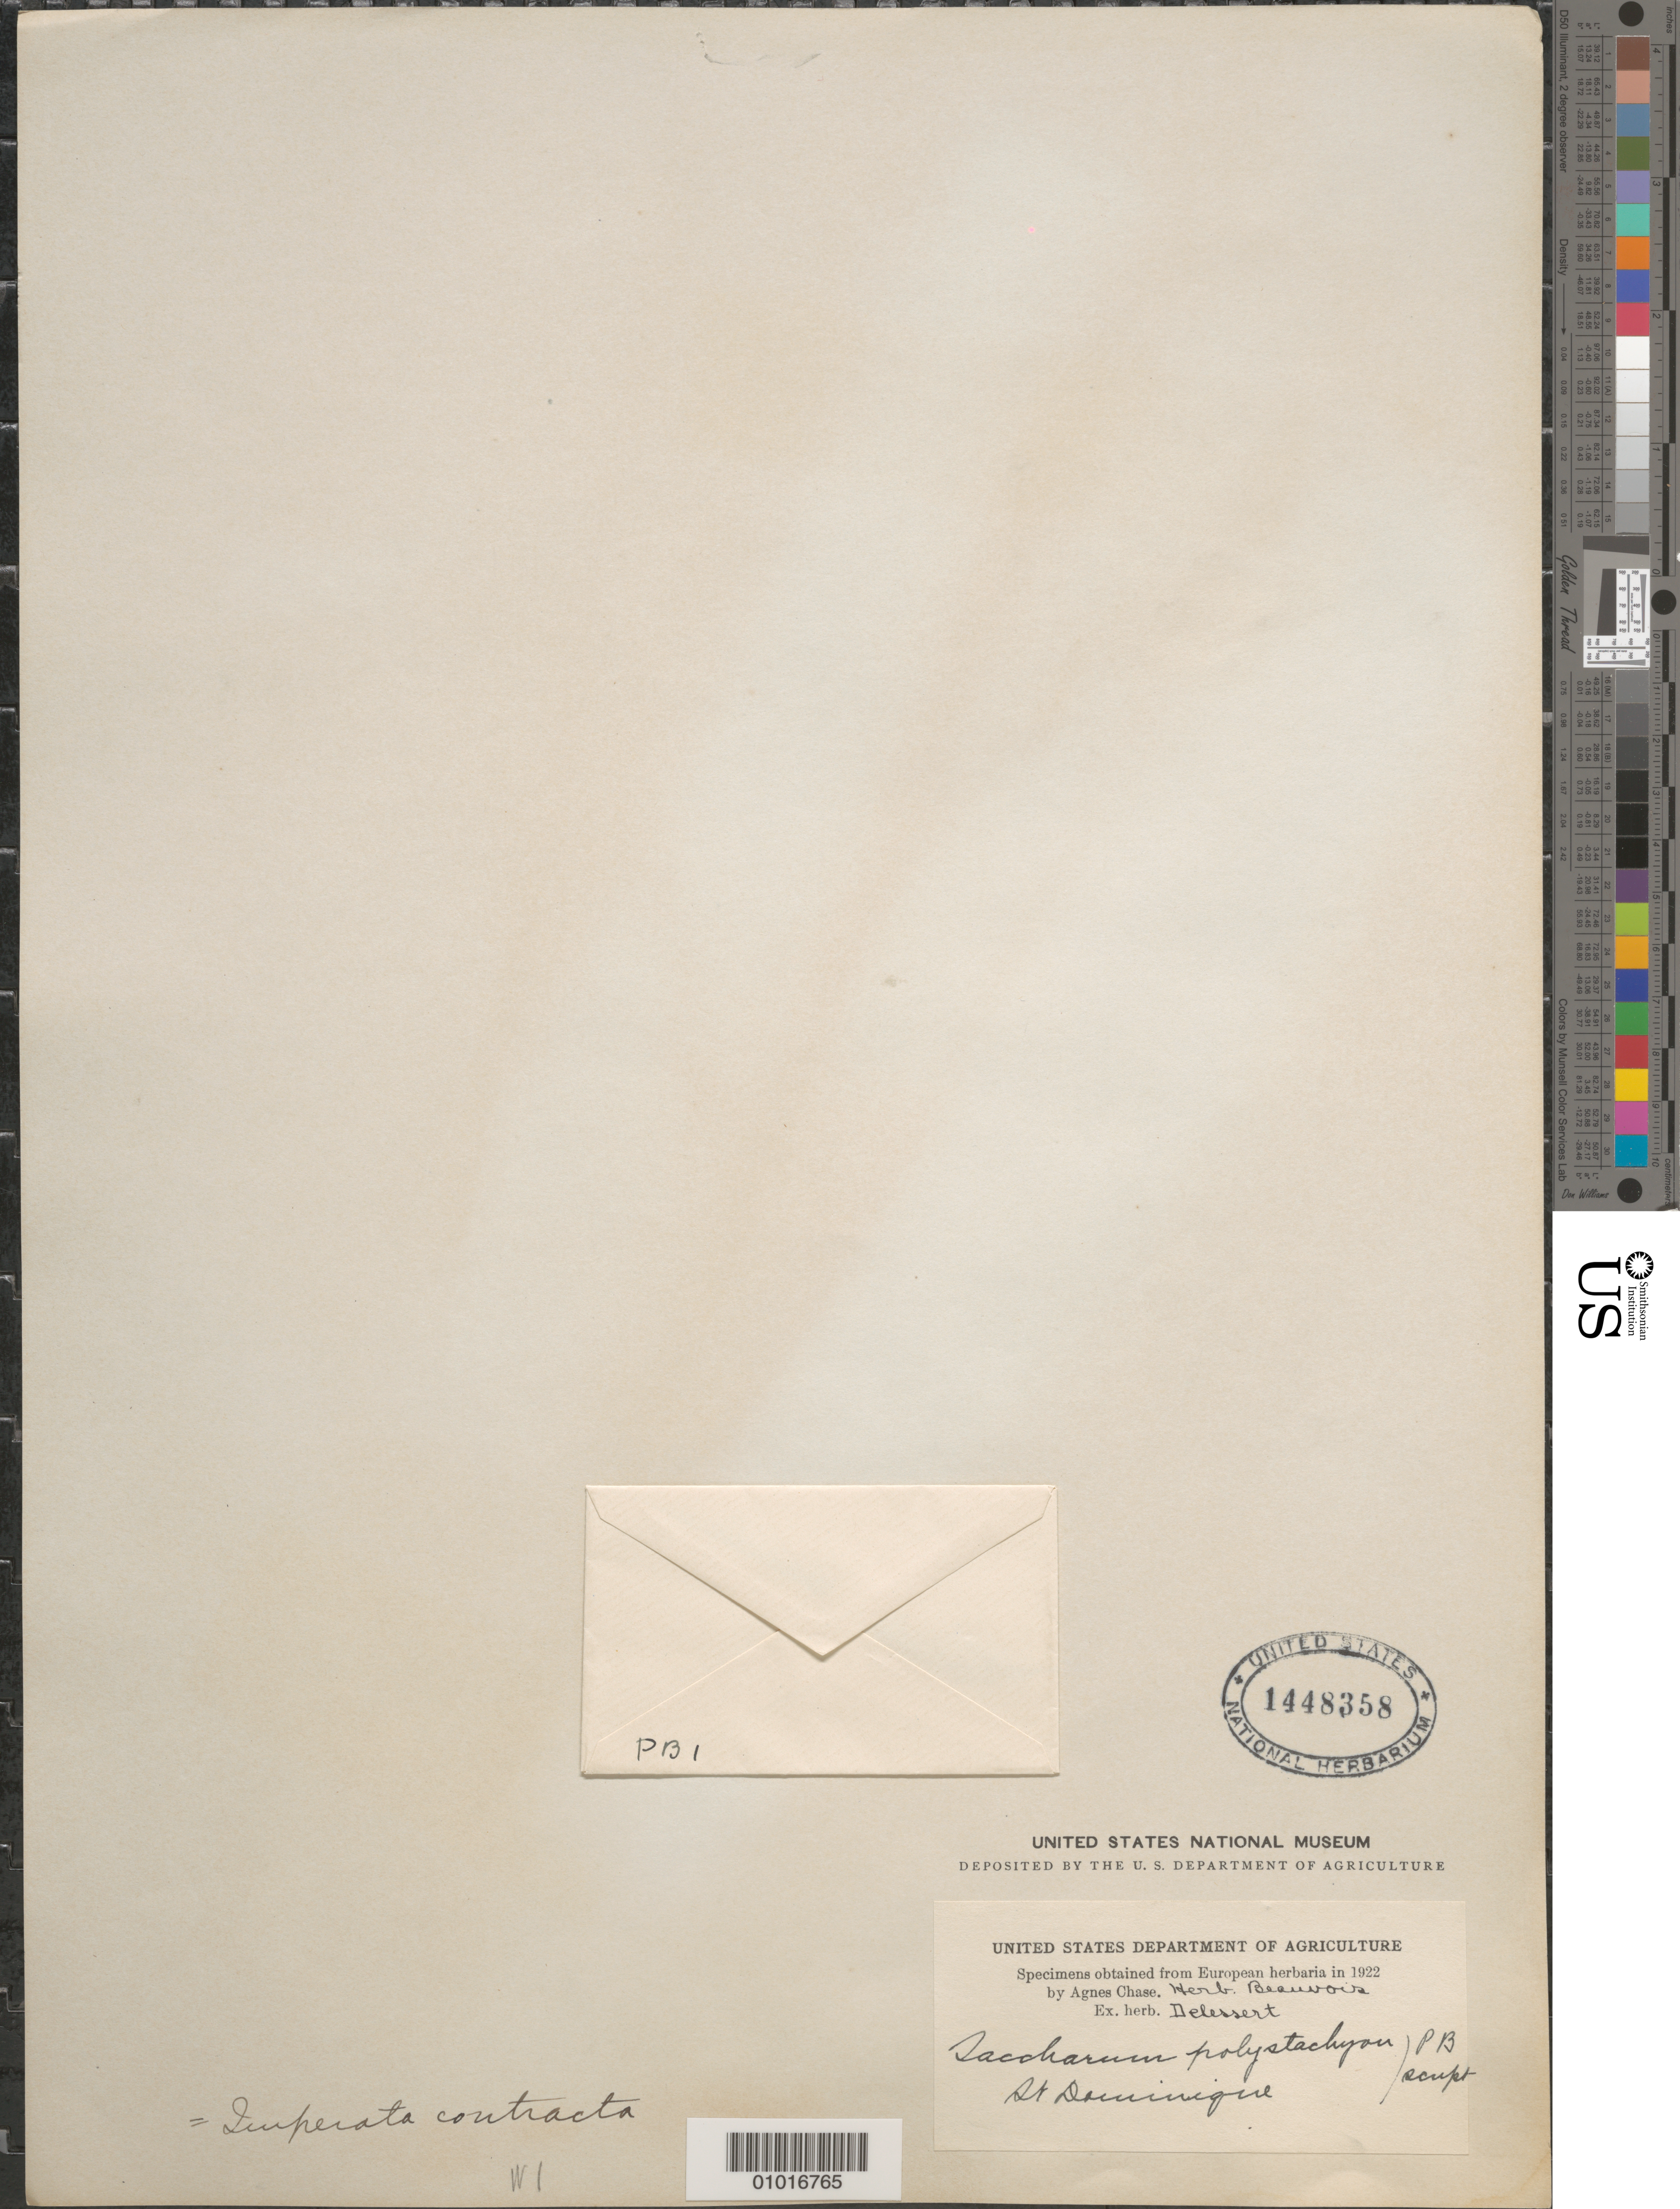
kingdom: Plantae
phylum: Tracheophyta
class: Liliopsida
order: Poales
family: Poaceae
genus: Imperata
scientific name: Imperata contracta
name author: (Kunth) Hitchc.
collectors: ex herb. Delessert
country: Dominica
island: Dominica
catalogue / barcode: US 1448358